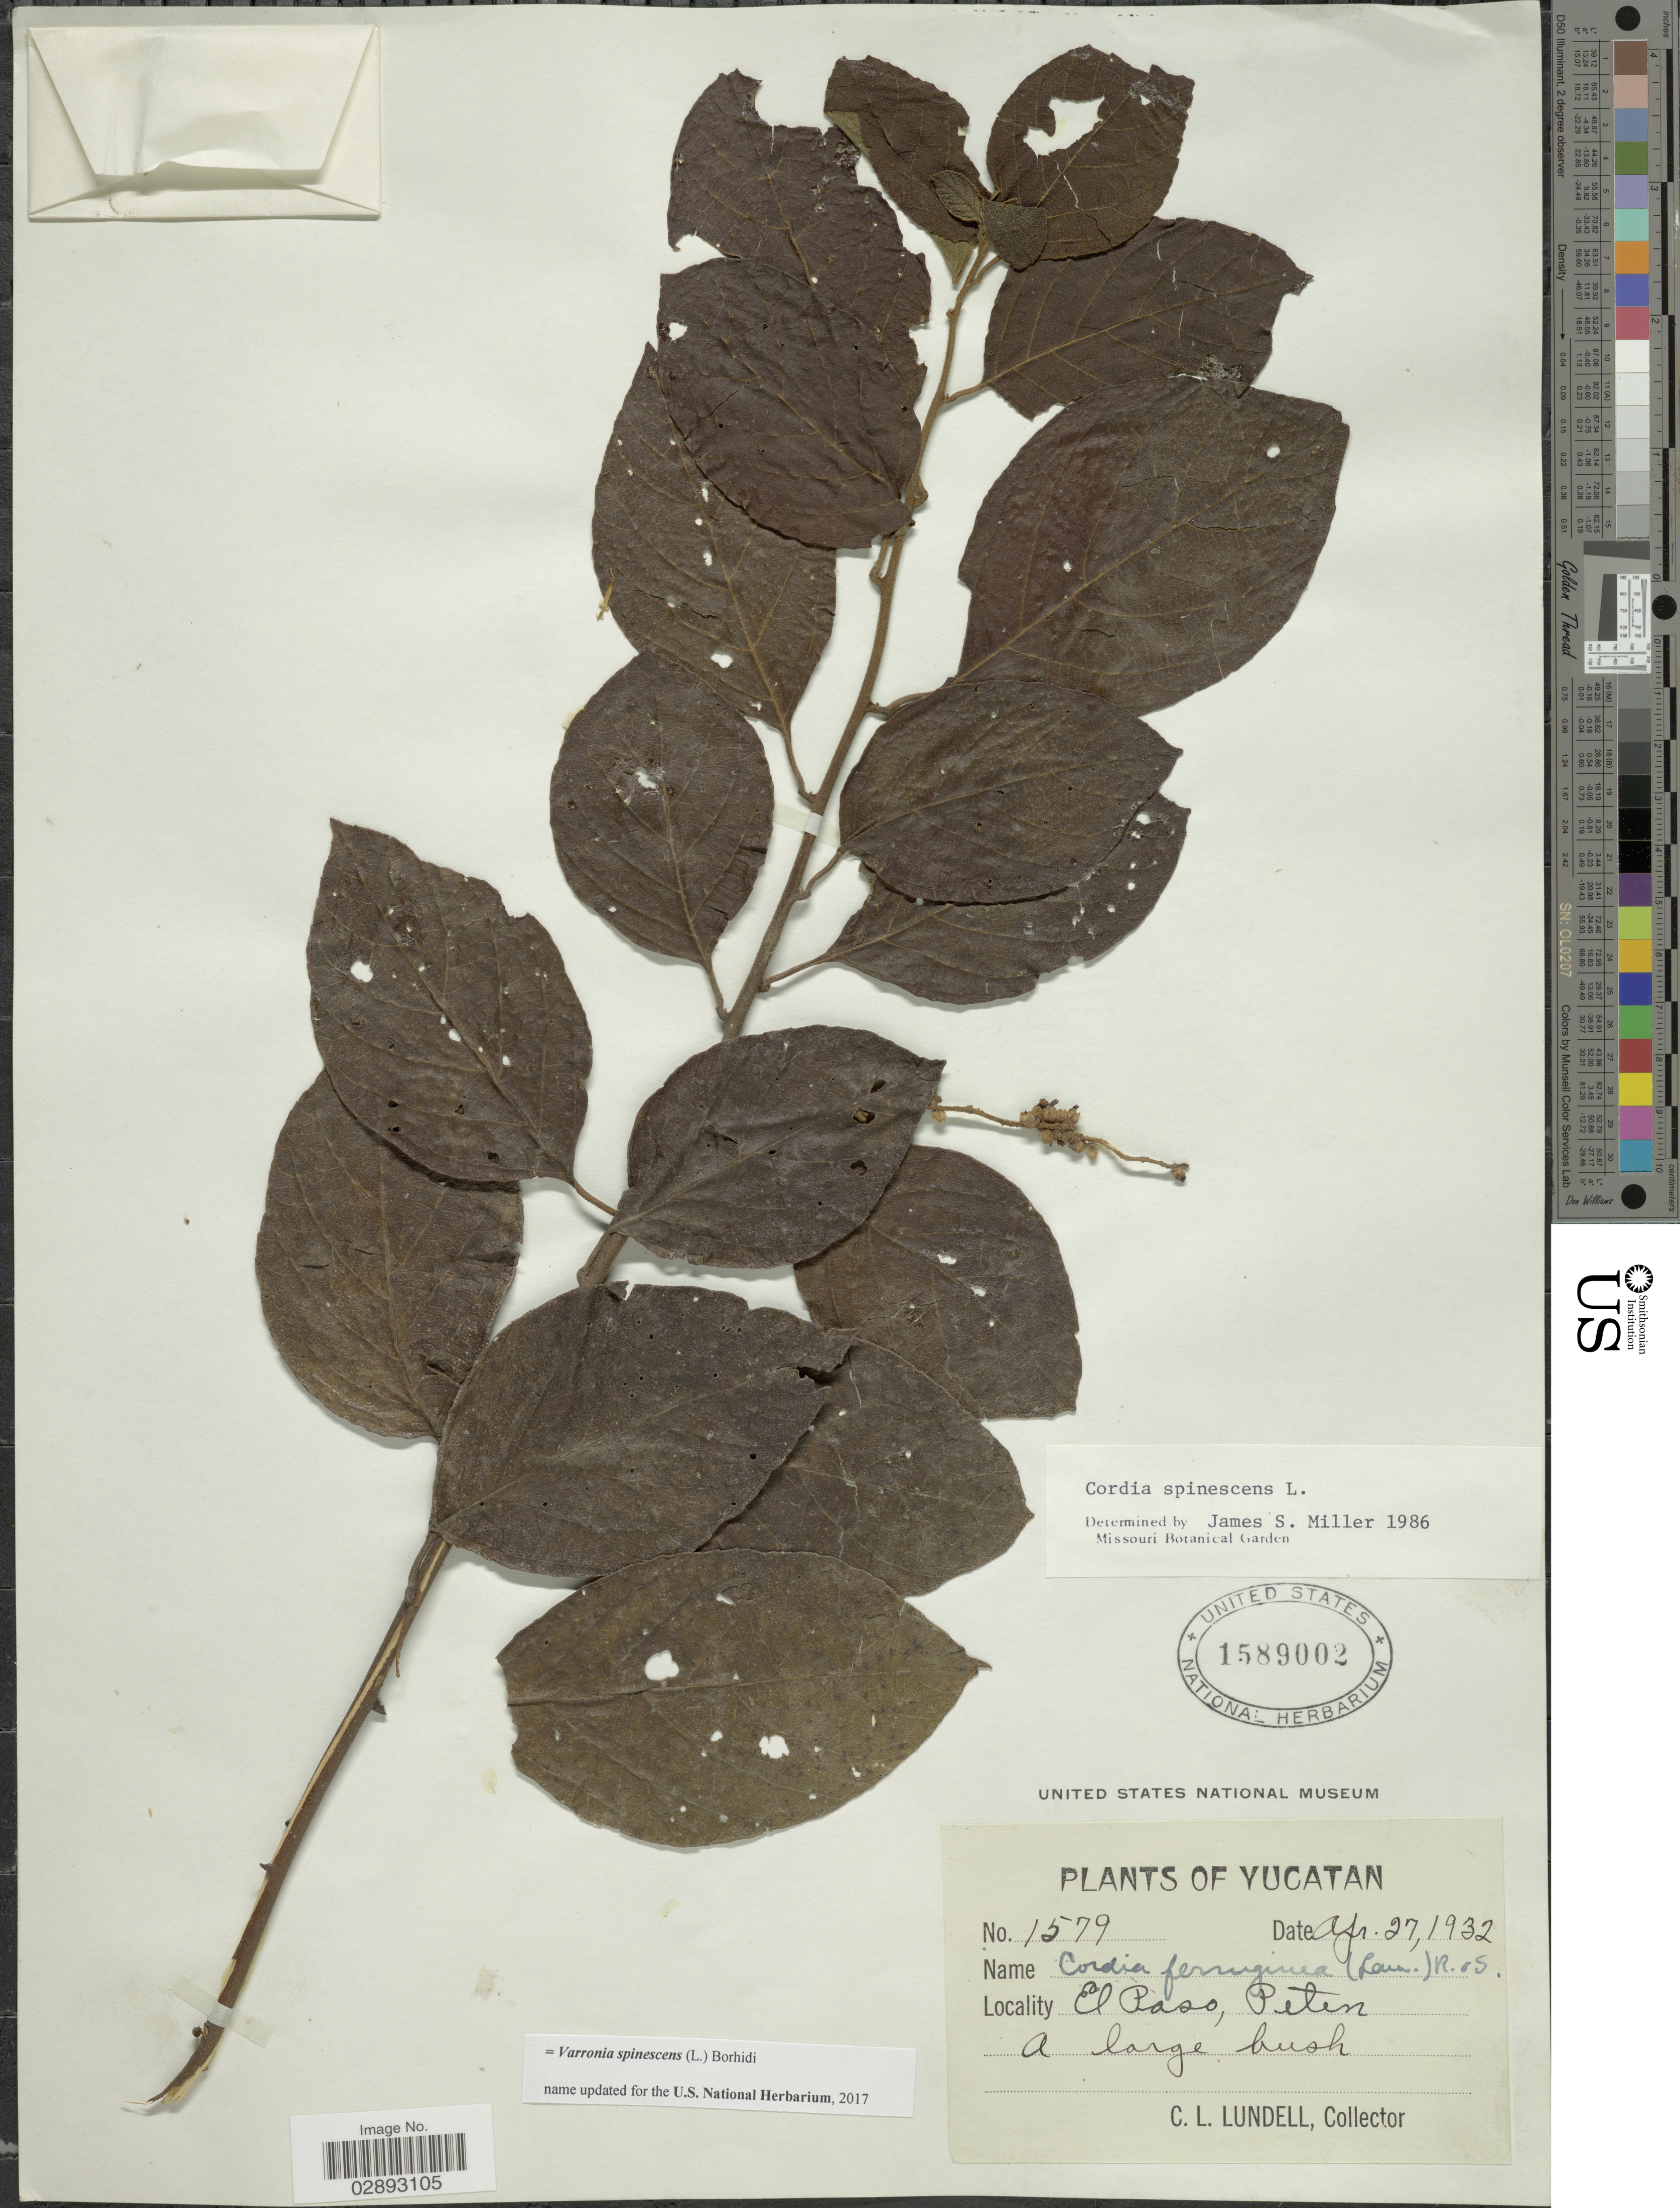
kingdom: Plantae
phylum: Tracheophyta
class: Magnoliopsida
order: Boraginales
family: Cordiaceae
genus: Varronia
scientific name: Varronia spinescens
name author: (L.) Borhidi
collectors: C. L. Lundell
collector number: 1579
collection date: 1932-04-27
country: Guatemala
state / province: El Petén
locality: El Paso, Peten.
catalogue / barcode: US 1589002